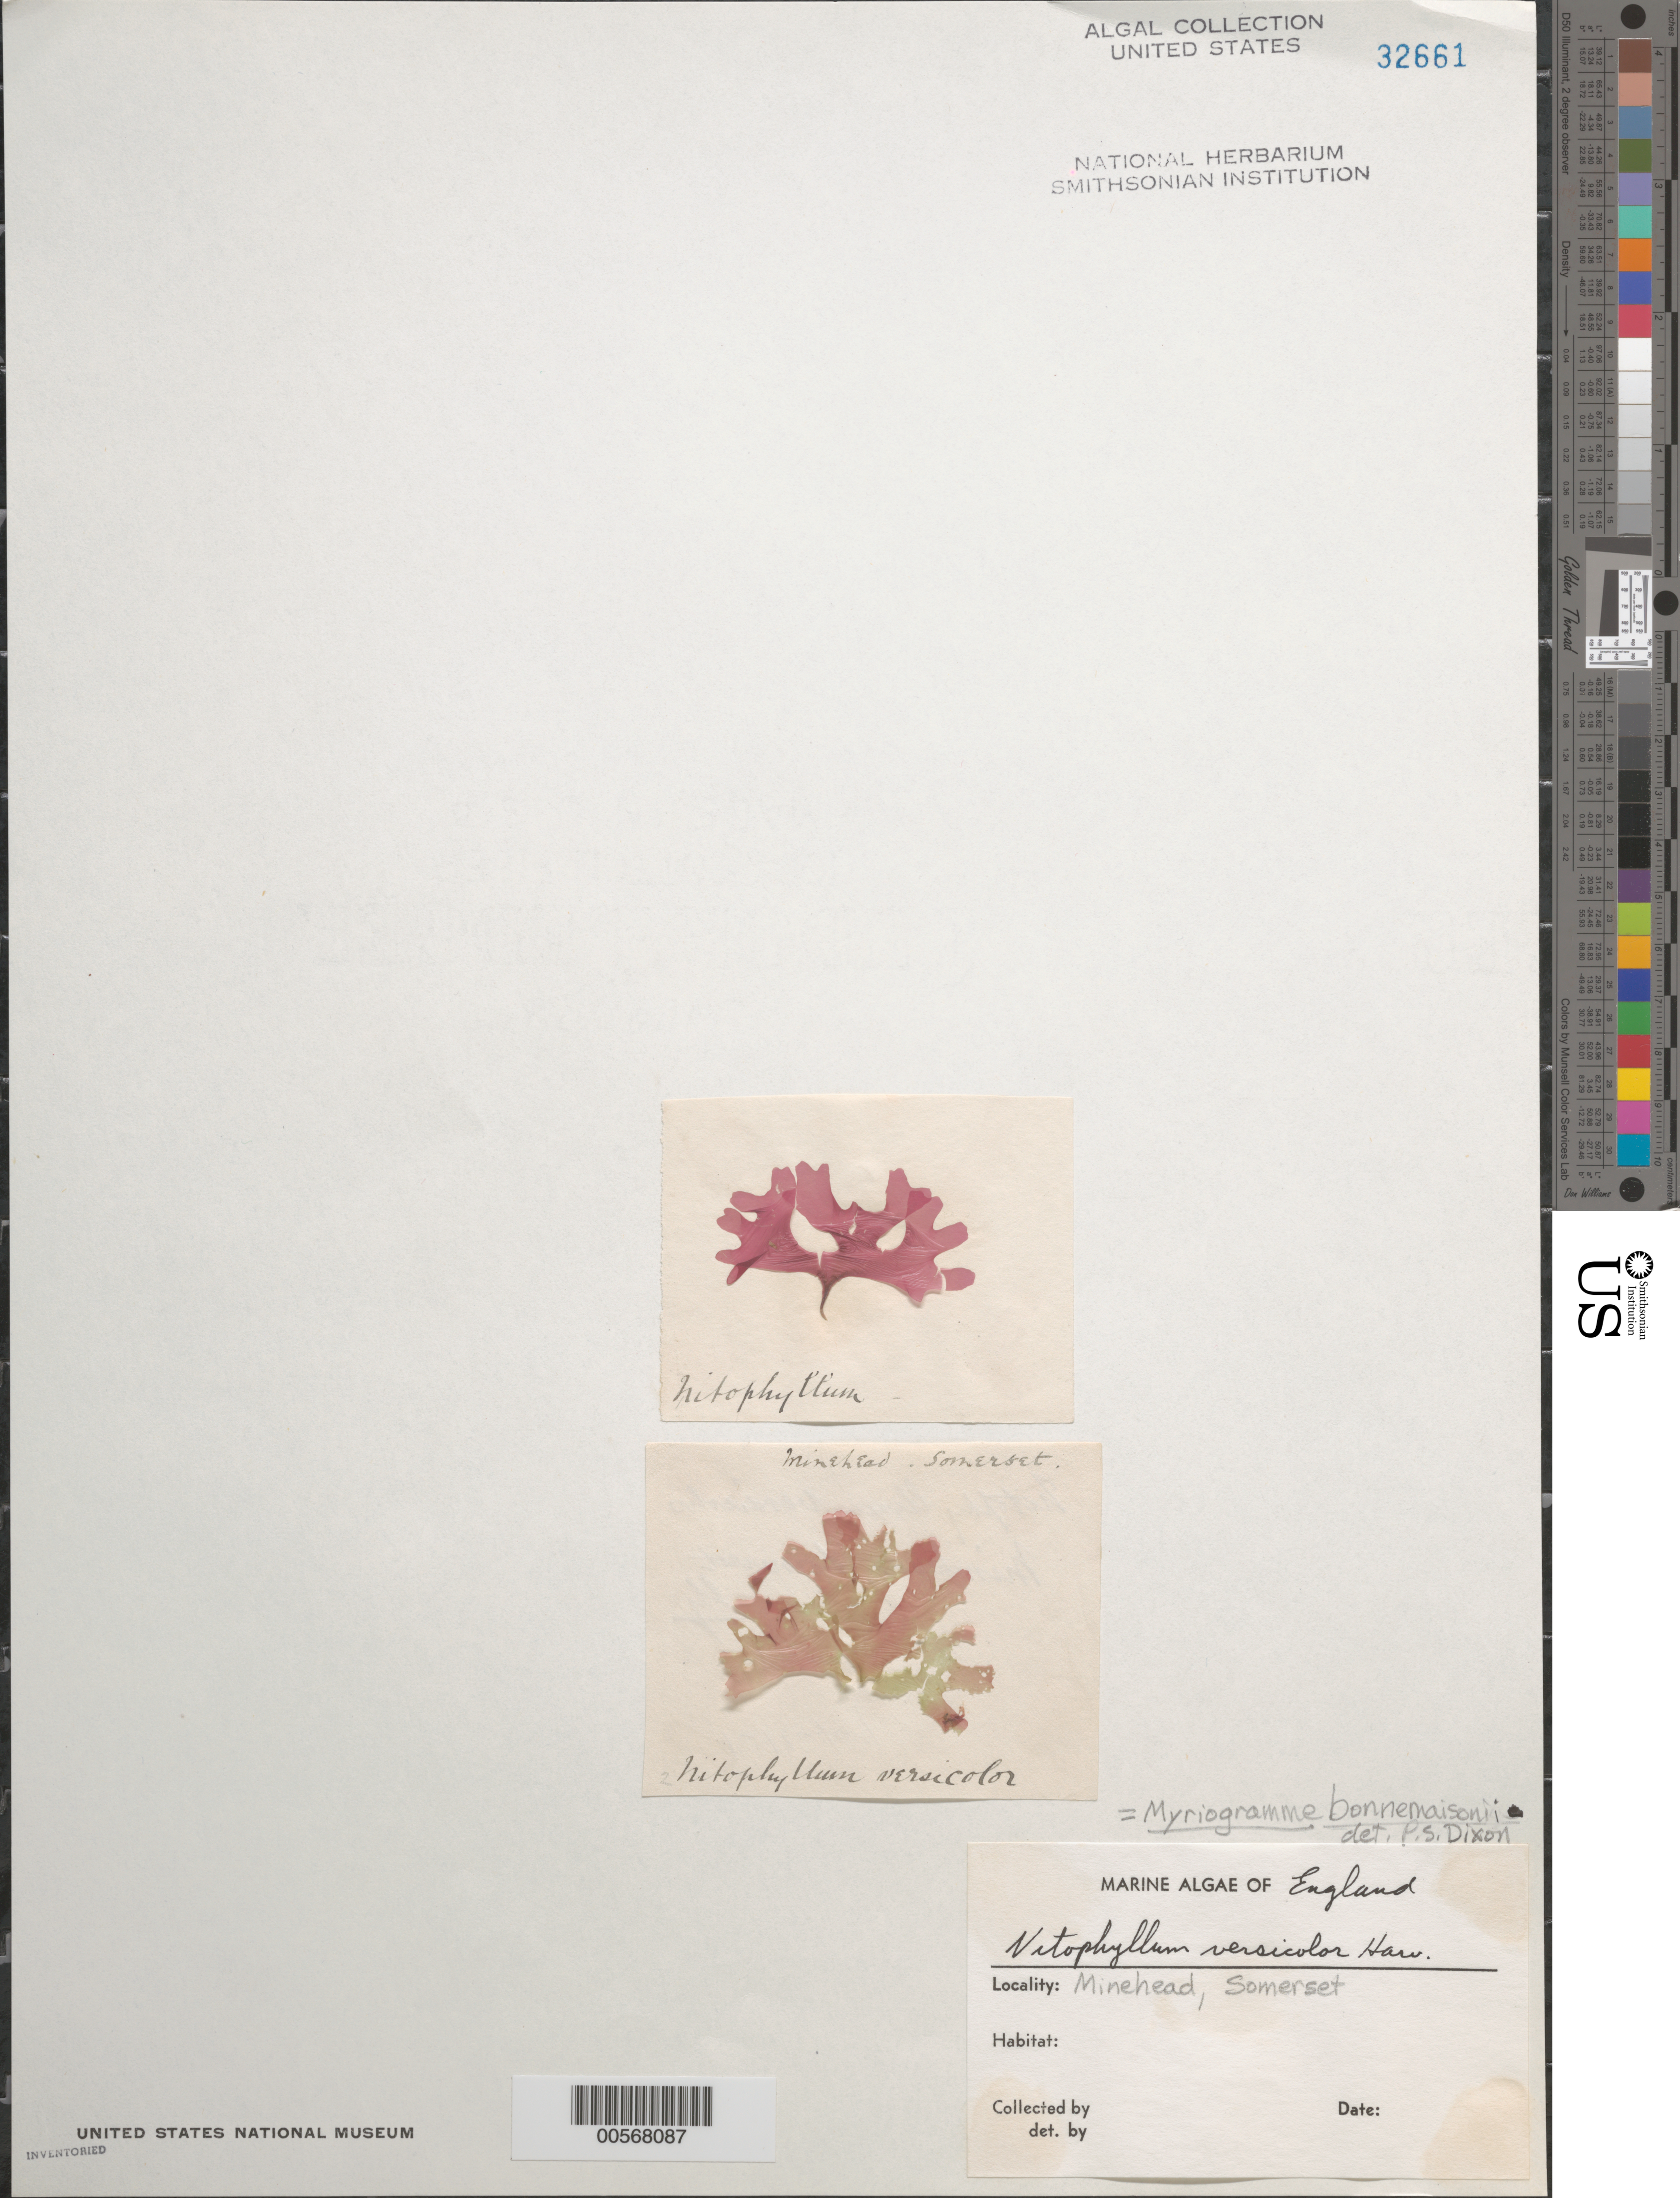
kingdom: Plantae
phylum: Rhodophyta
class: Florideophyceae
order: Ceramiales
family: Delesseriaceae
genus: Haraldiophyllum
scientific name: Haraldiophyllum bonnemaisonii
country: United Kingdom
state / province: England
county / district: Somerset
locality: Minehead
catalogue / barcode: US 32661